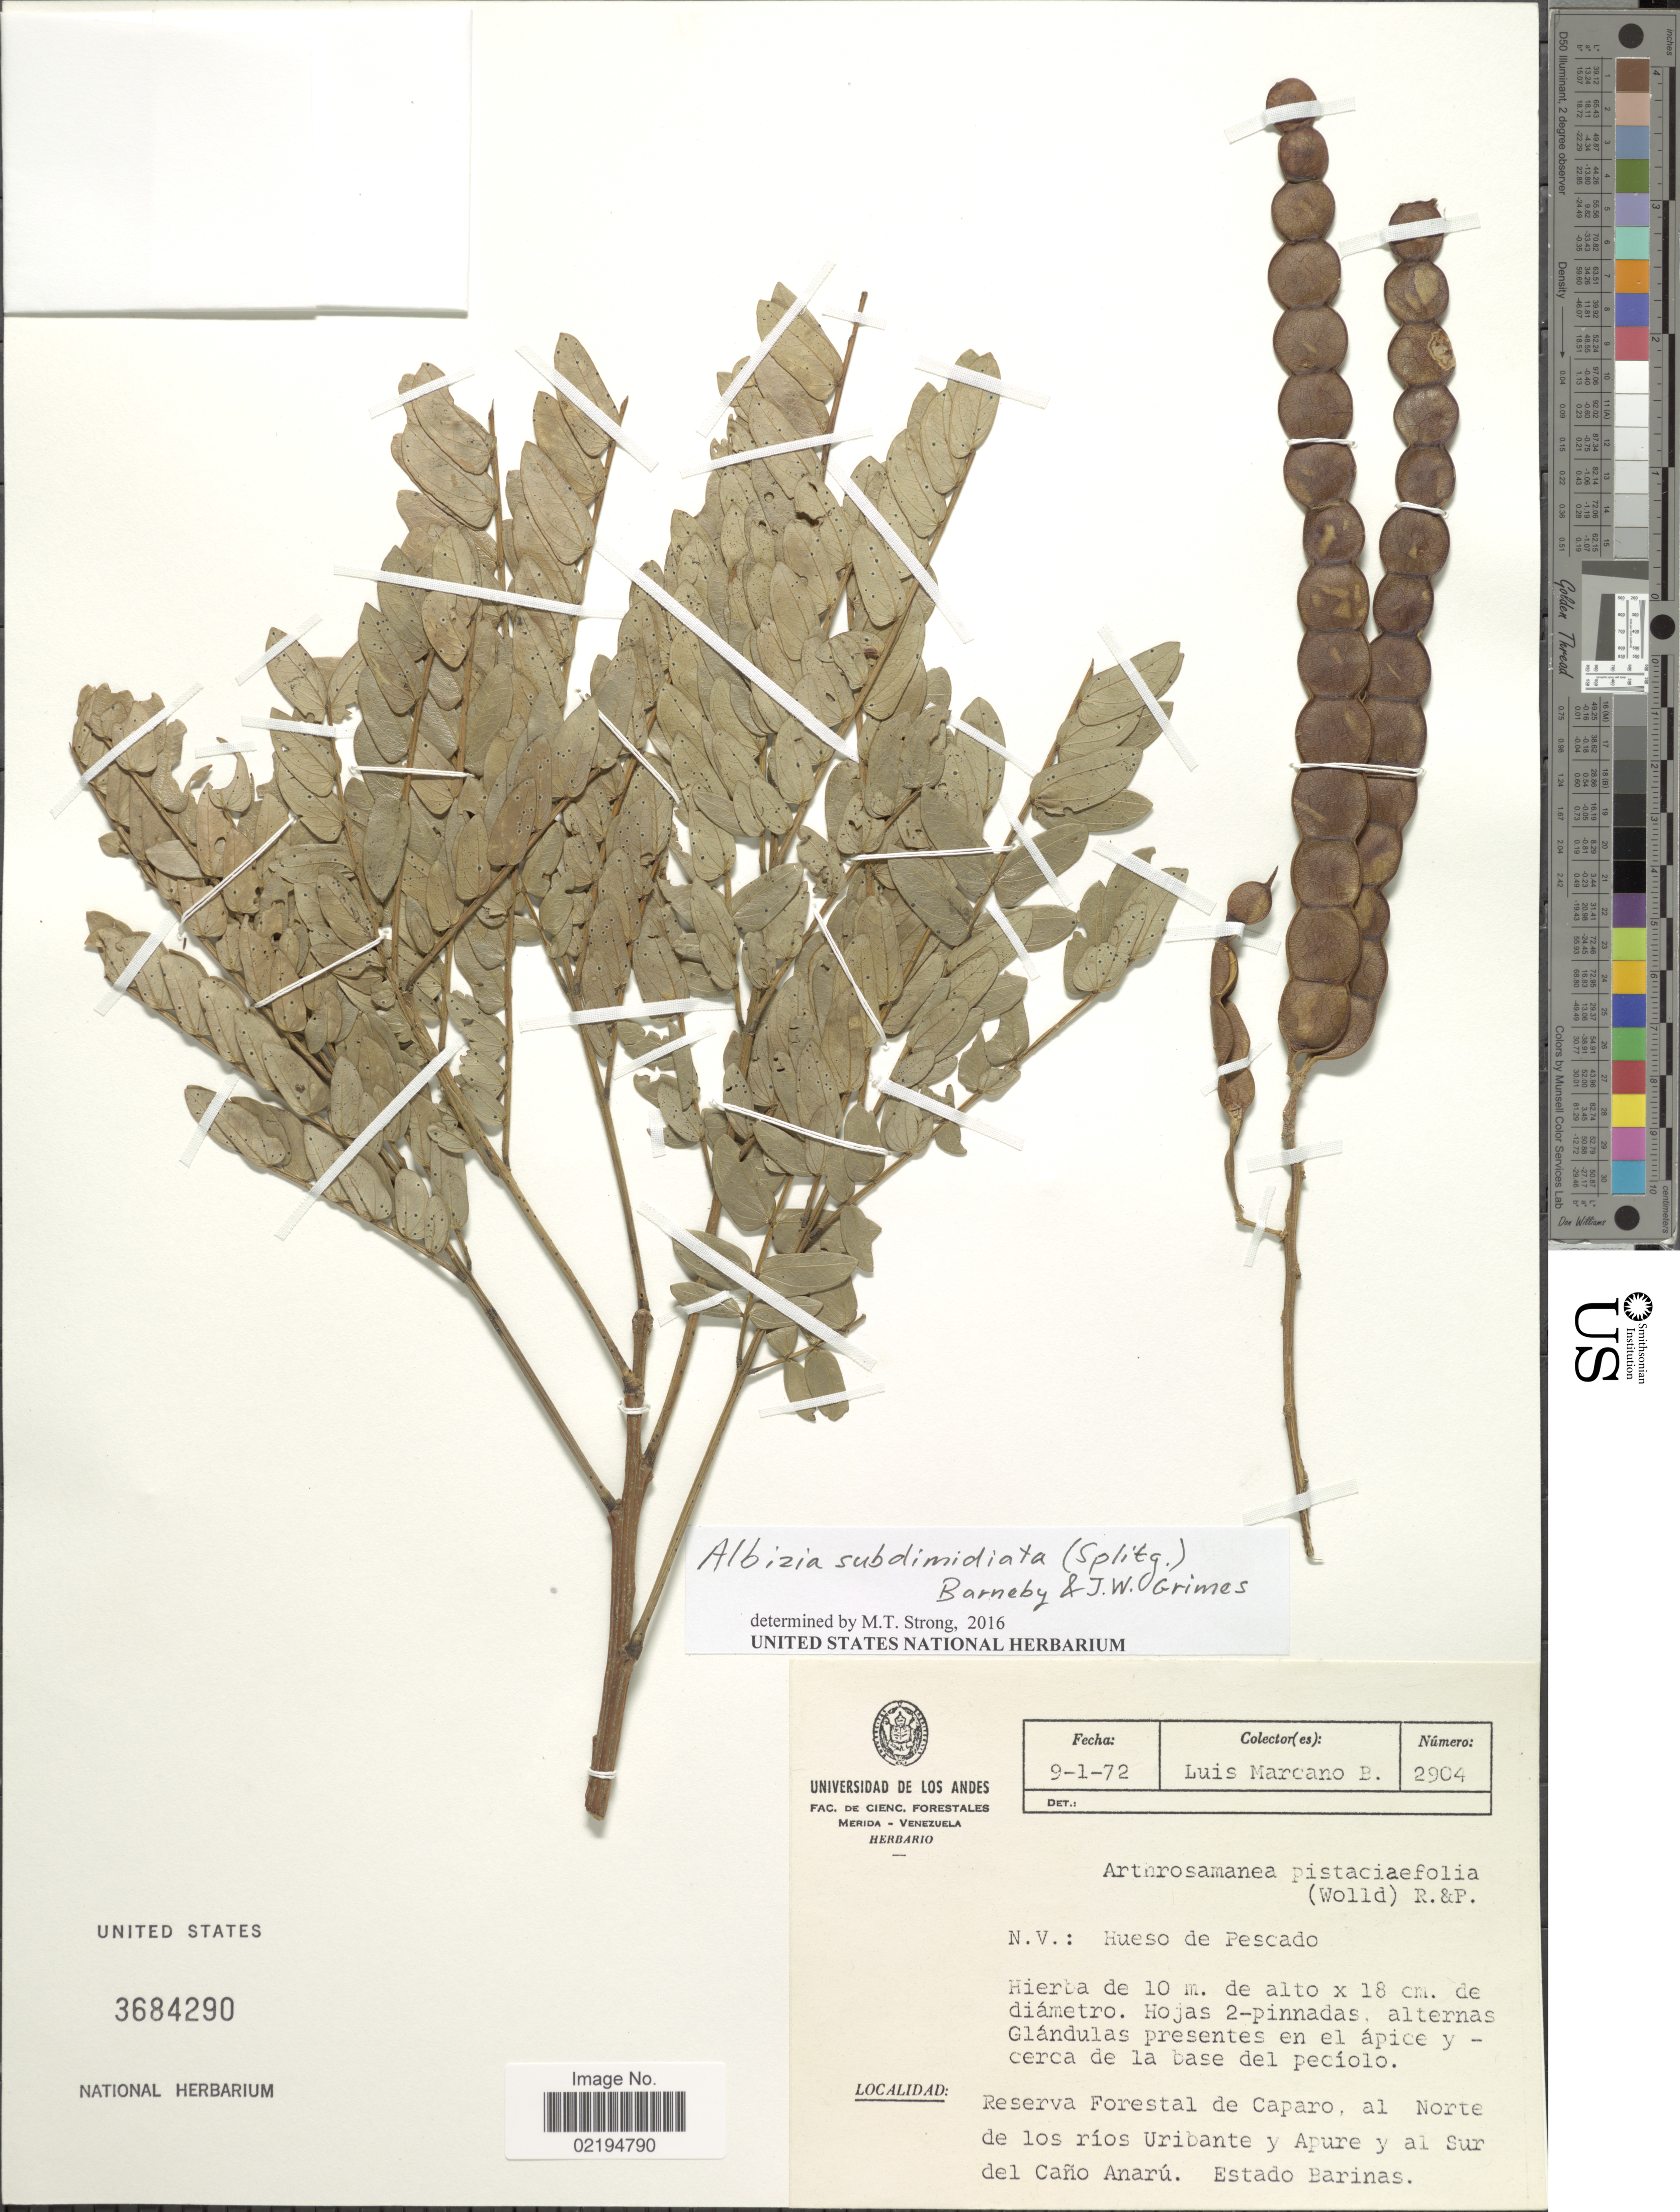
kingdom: Plantae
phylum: Tracheophyta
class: Magnoliopsida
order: Fabales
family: Fabaceae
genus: Pseudalbizzia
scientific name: Pseudalbizzia subdimidiata var. subdimidiata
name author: (Splitg.) Koenen & Duno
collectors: L. Marcano-Berti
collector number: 2904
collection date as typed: Transcribed d/m/y: 9/1/72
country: Venezuela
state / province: Barinas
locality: Reserva Forestal de Caparo al Norte de los rios Uribante y Apure y al Sur del Cano Anaru.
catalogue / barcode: US 3684290